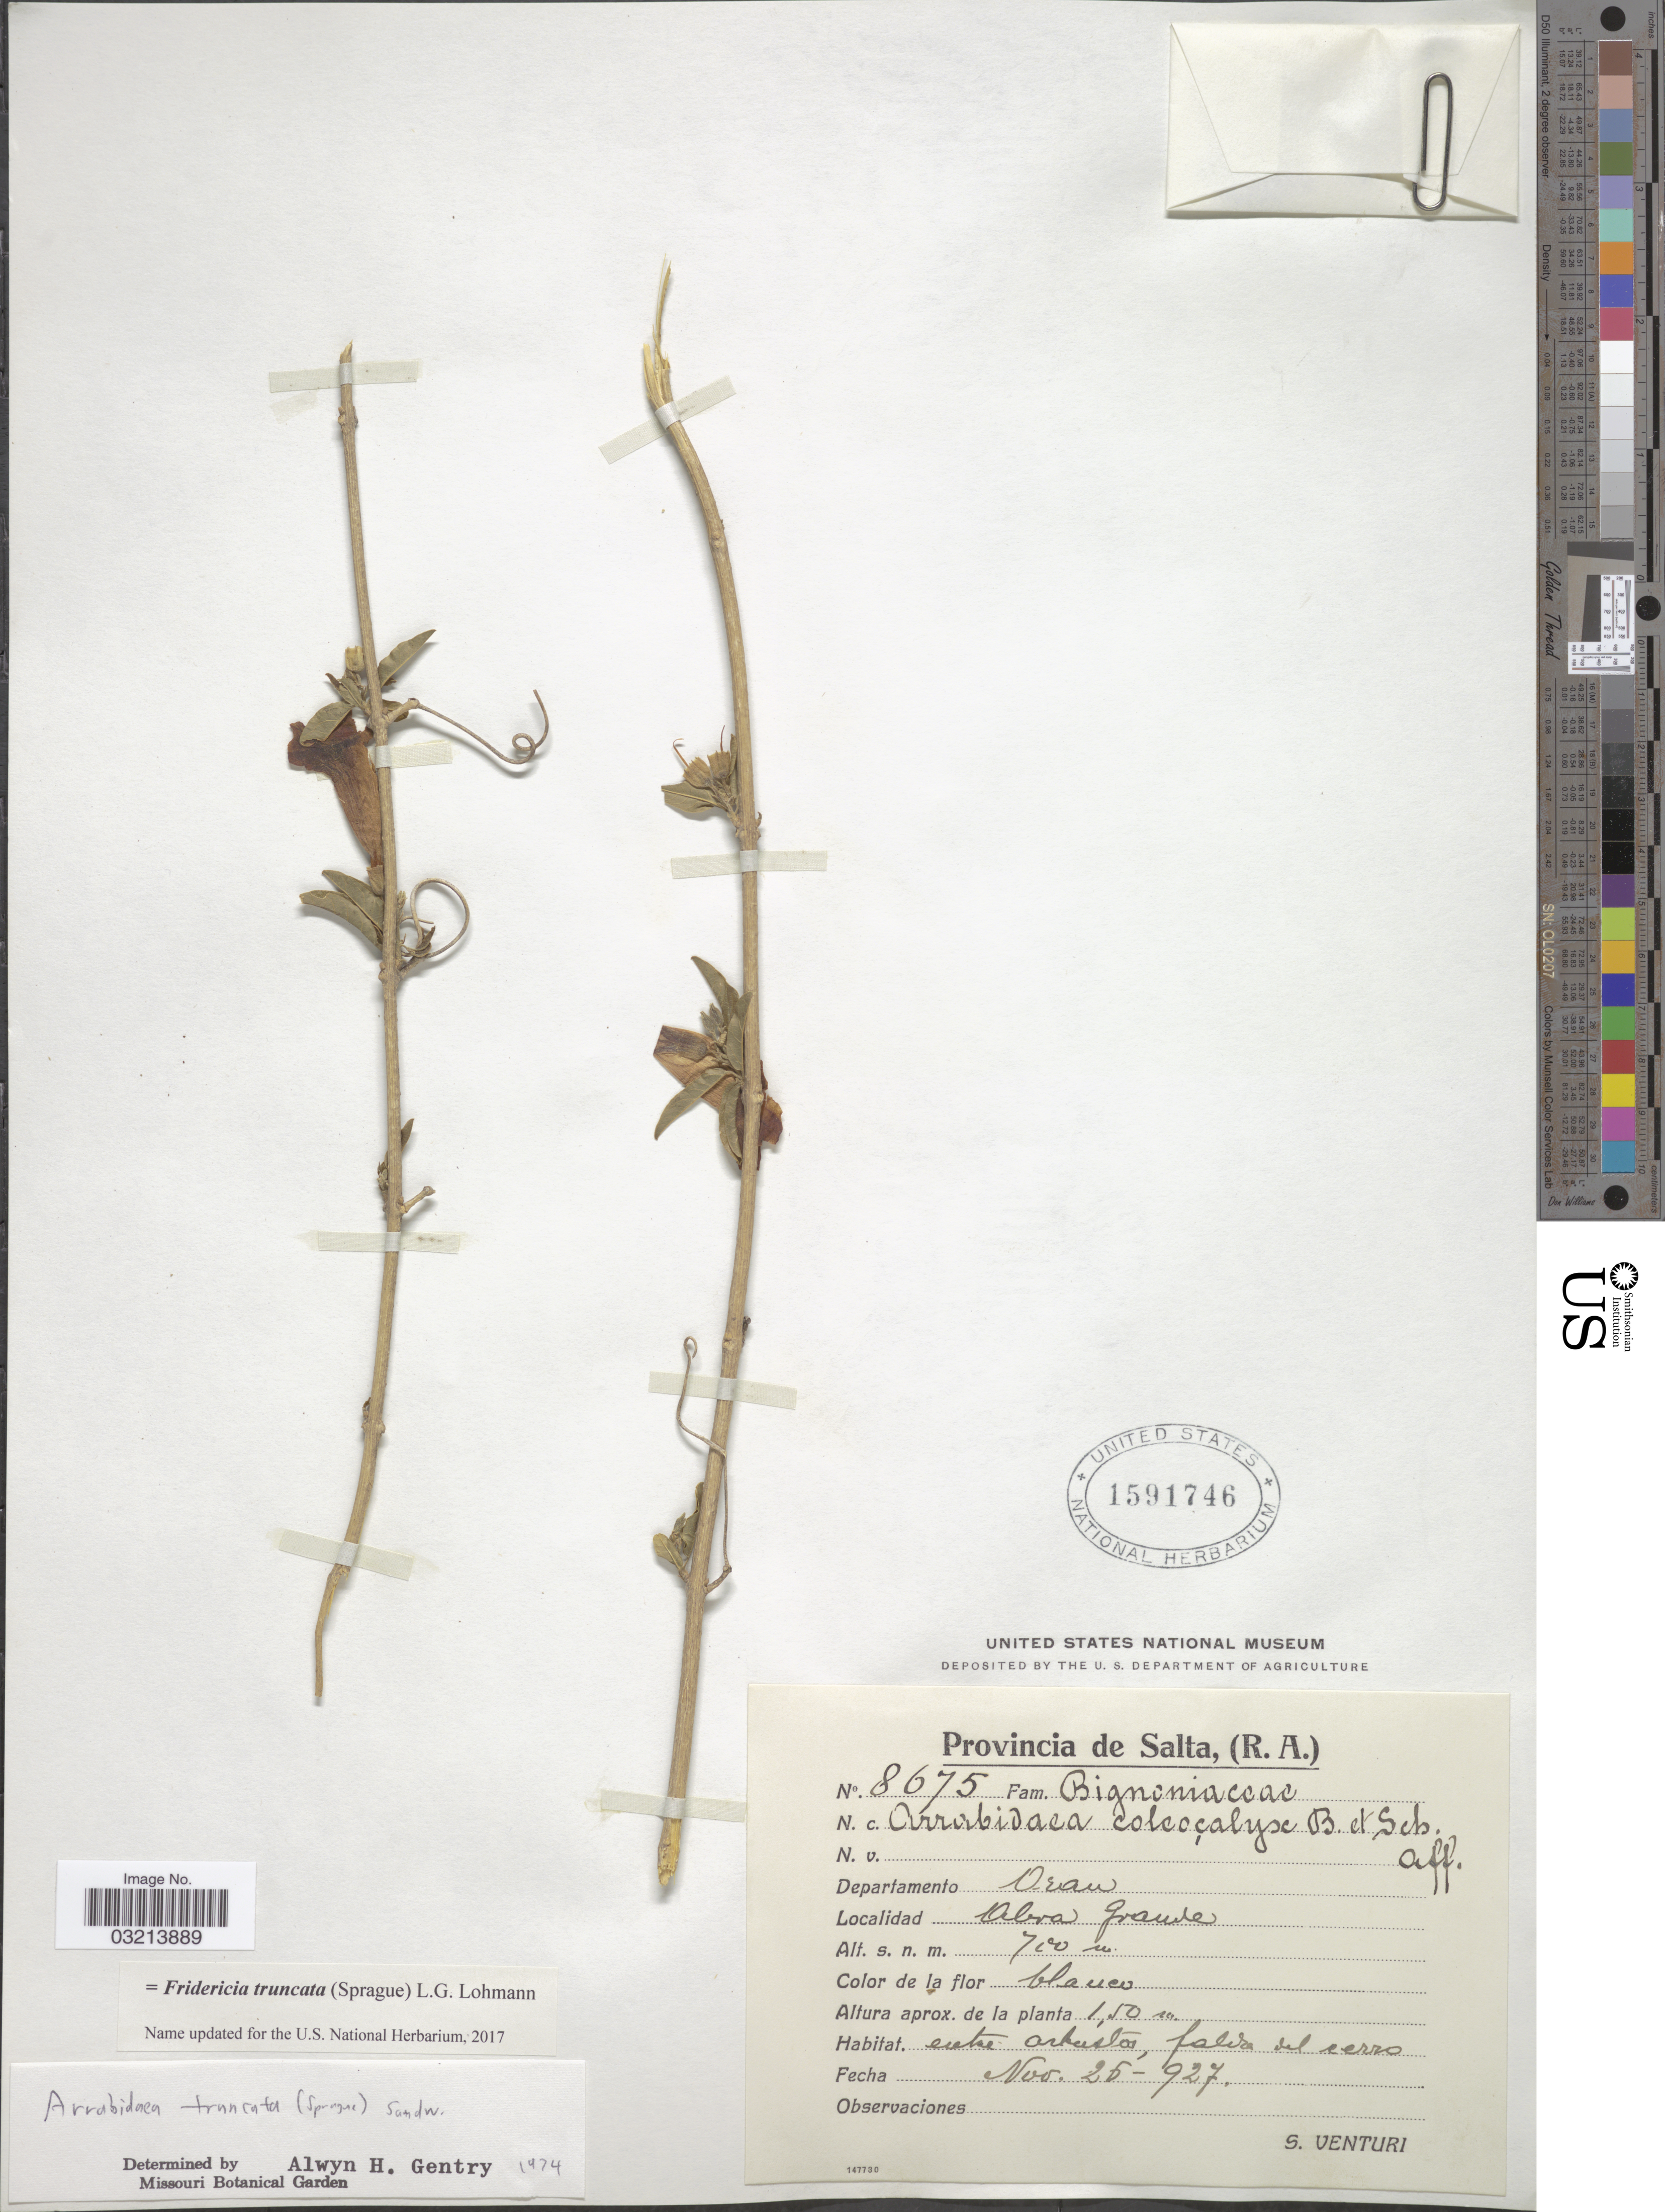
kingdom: Plantae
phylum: Tracheophyta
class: Magnoliopsida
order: Lamiales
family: Bignoniaceae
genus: Fridericia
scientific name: Fridericia truncata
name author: (Sprague) L.G. Lohmann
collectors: S. Venturi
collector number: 8675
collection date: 1927-11-25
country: Argentina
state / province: Salta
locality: Departamento Oran. Abra Grande.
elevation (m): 700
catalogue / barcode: US 1591746